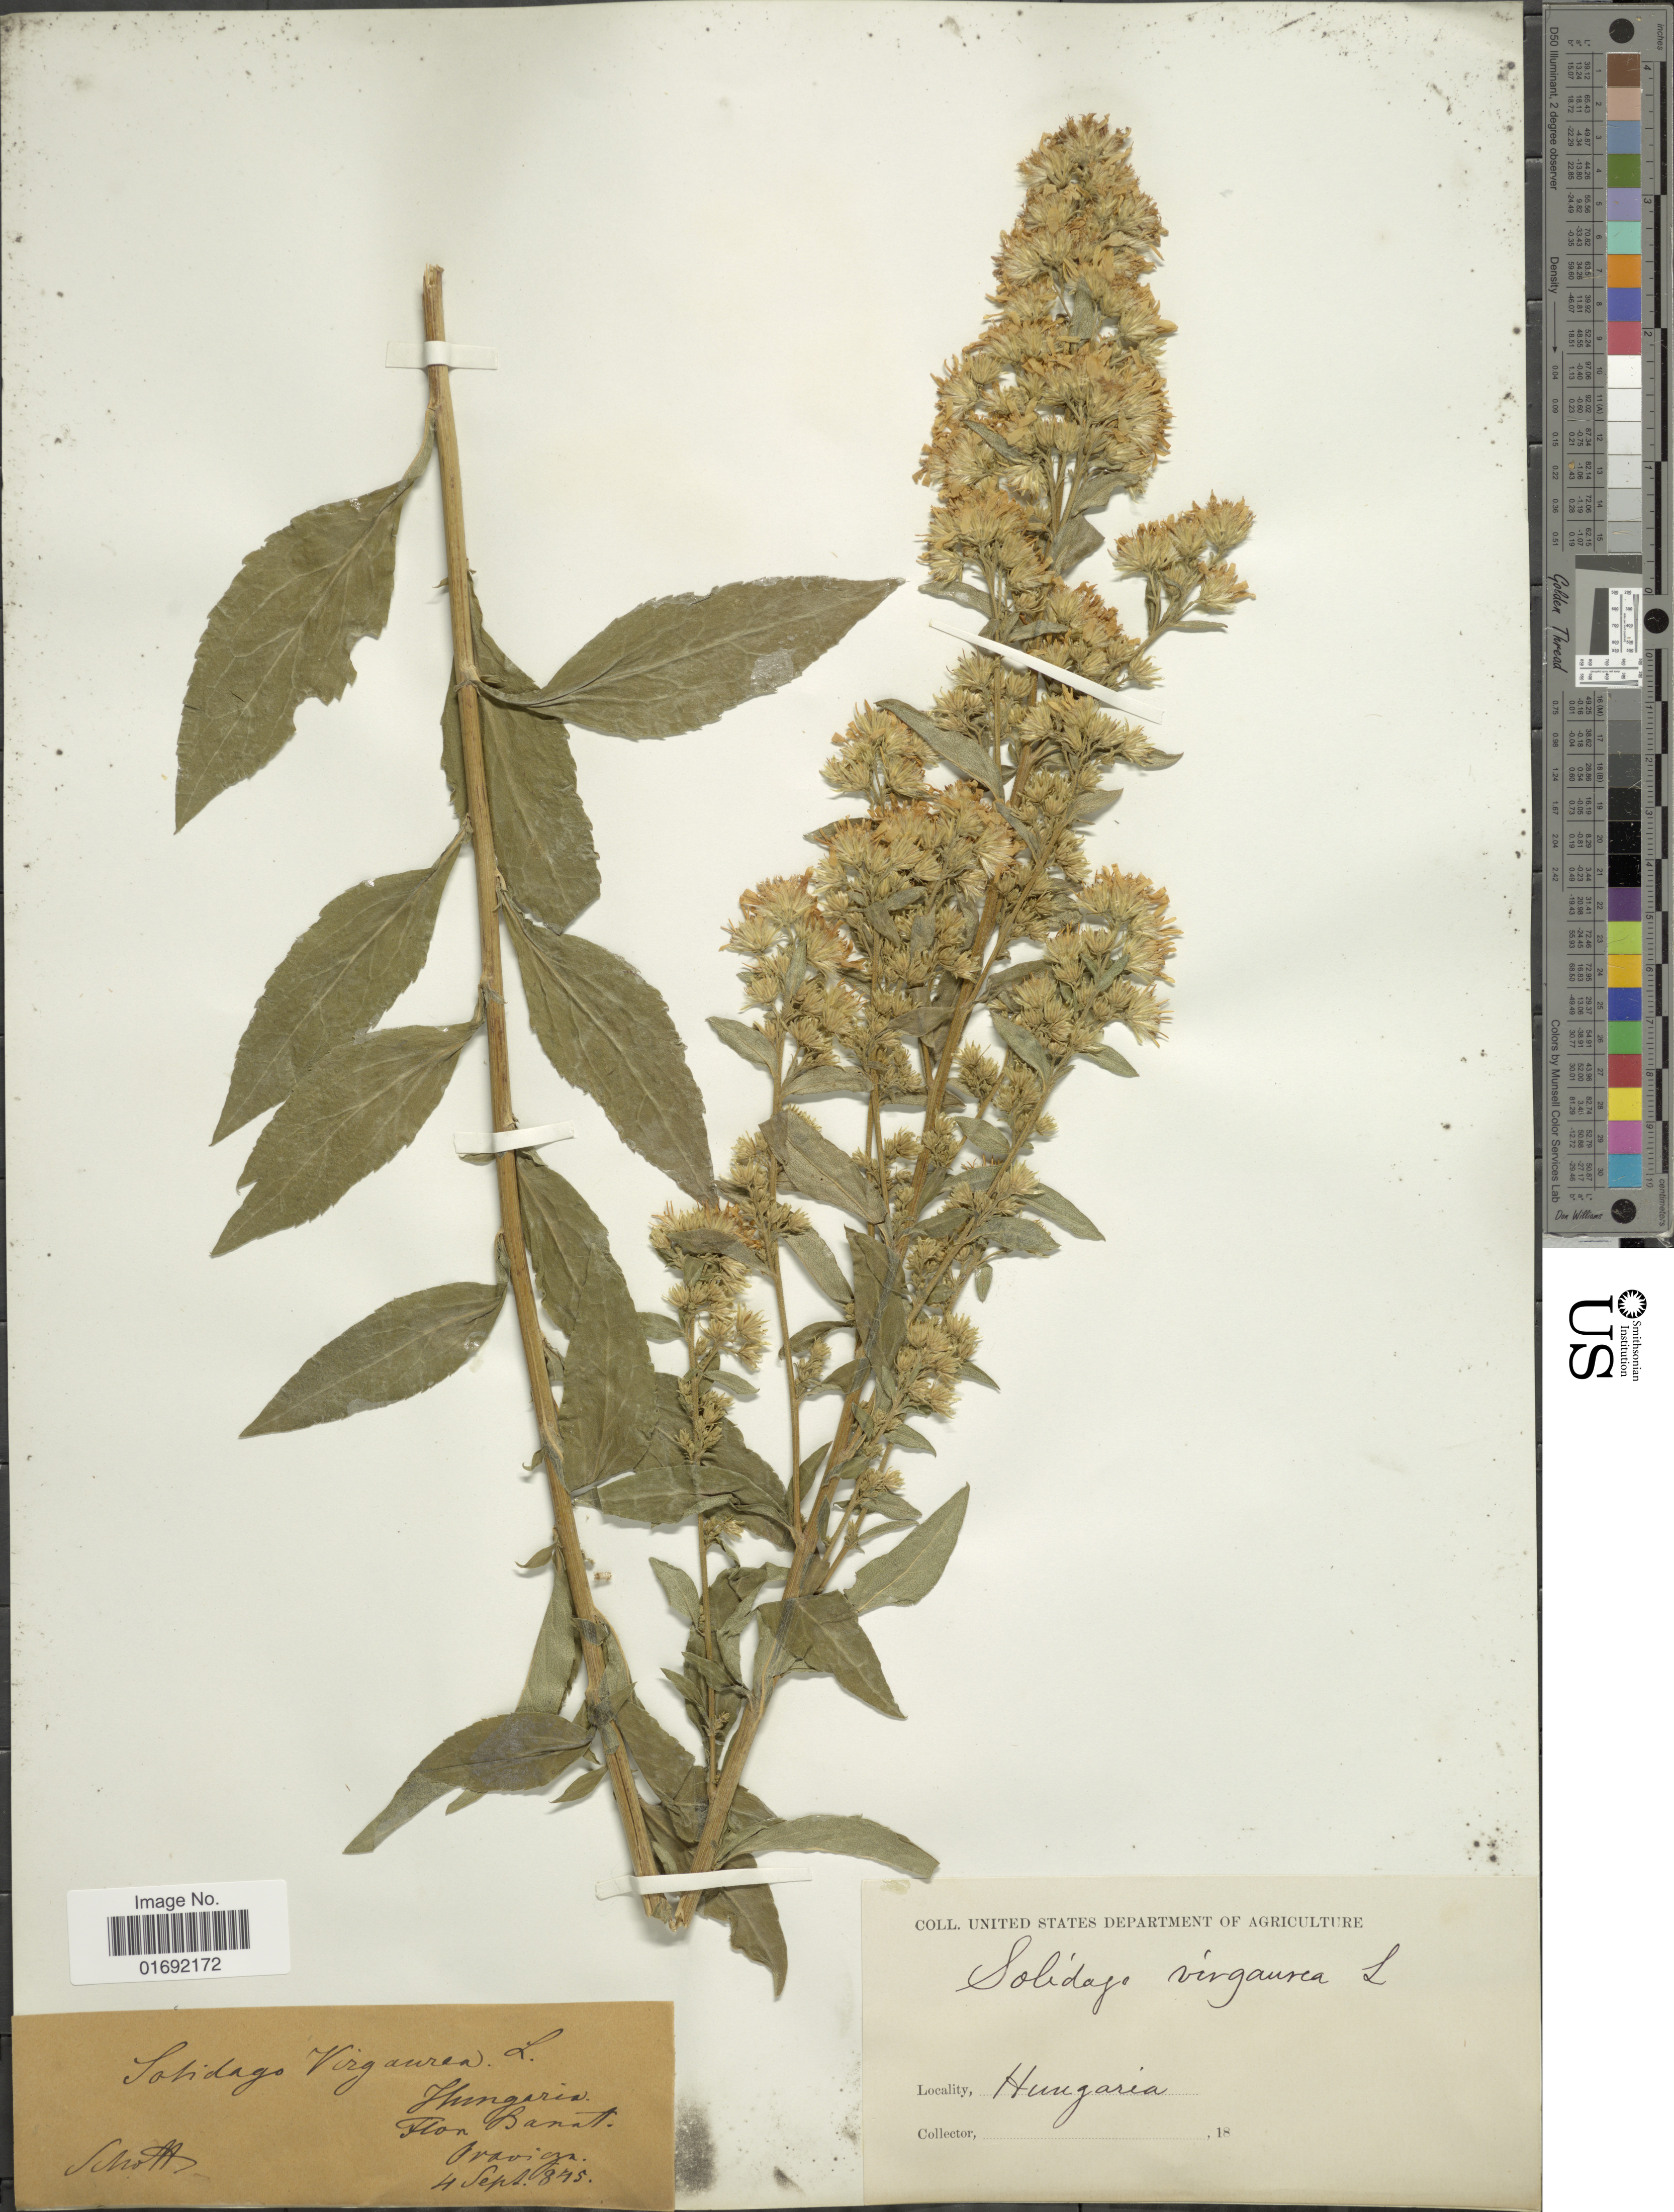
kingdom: Plantae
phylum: Tracheophyta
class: Magnoliopsida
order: Asterales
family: Asteraceae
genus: Solidago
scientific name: Solidago virgaurea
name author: L.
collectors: Schott, --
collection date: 1845-09-04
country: Romania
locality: Flor. Banat, Oravicza